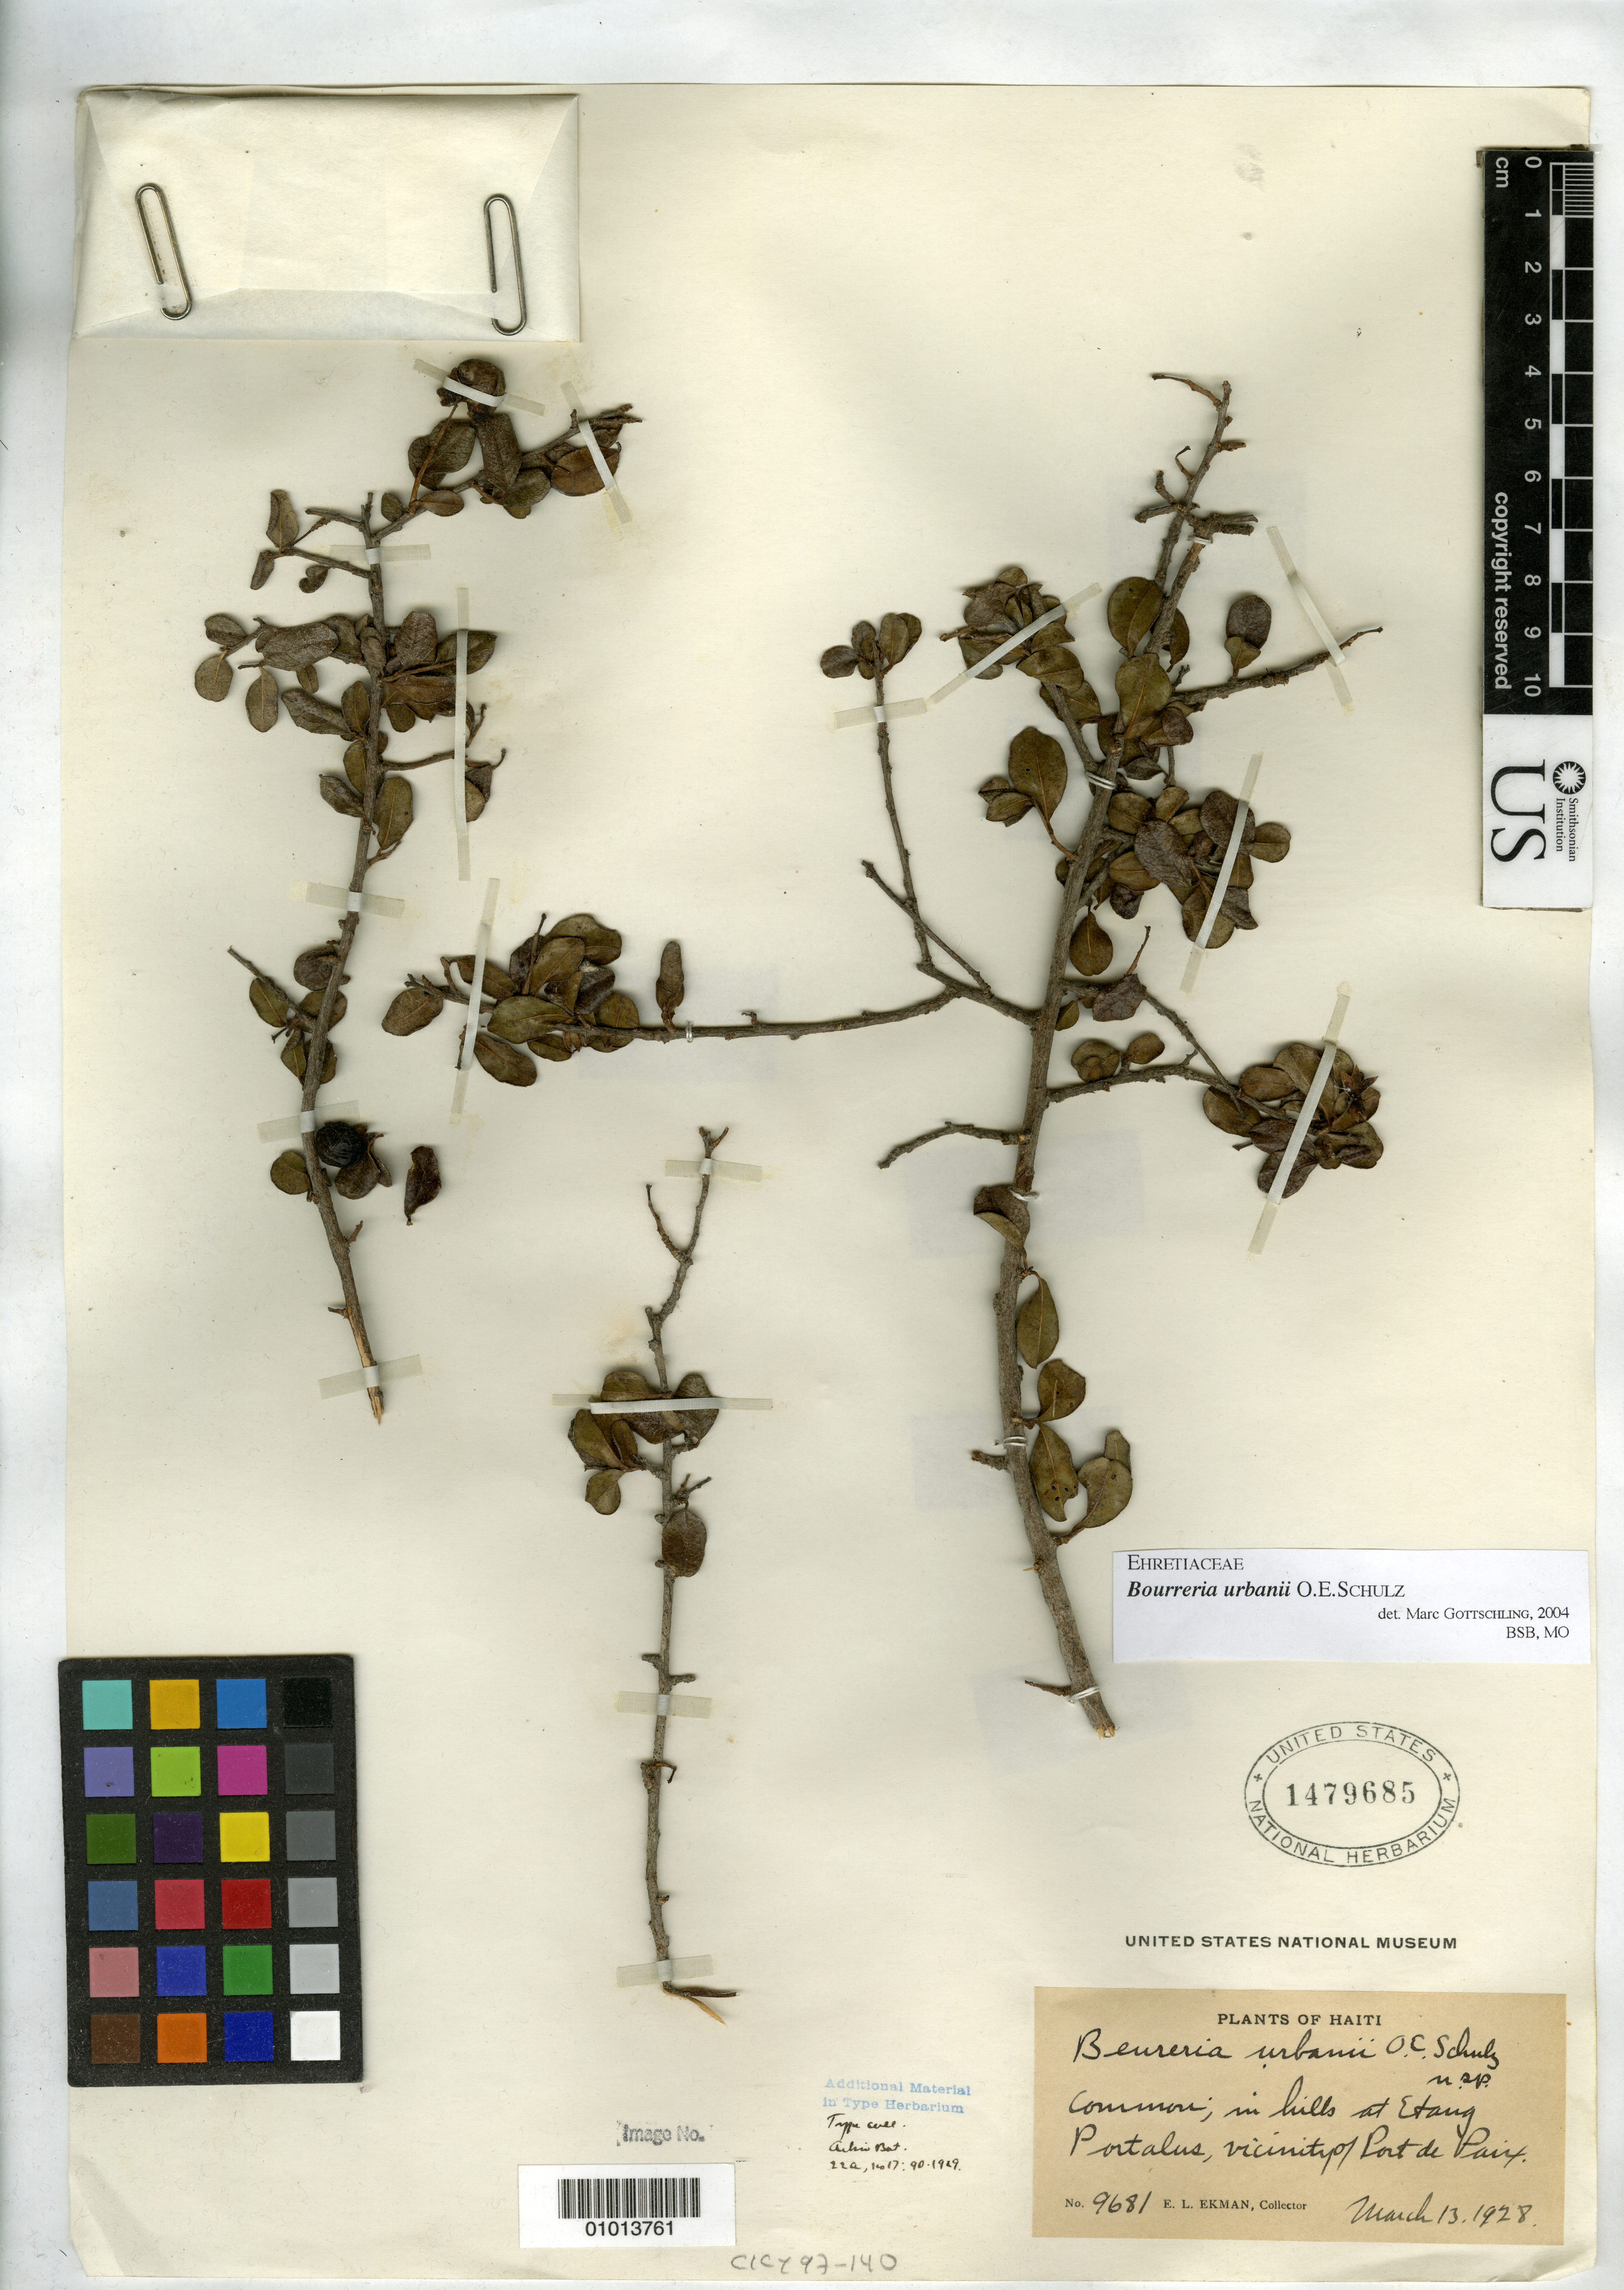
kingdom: Plantae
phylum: Tracheophyta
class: Magnoliopsida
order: Boraginales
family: Ehretiaceae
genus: Bourreria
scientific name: Bourreria urbanii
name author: O.E. Schulz in Urb.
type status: Isotype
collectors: E. L. Ekman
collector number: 9681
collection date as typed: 13 Mar 1928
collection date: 1928-03-13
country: Haiti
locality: In hills at Etang Portalus, vicinity of Port-de-paix.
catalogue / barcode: US 1479685